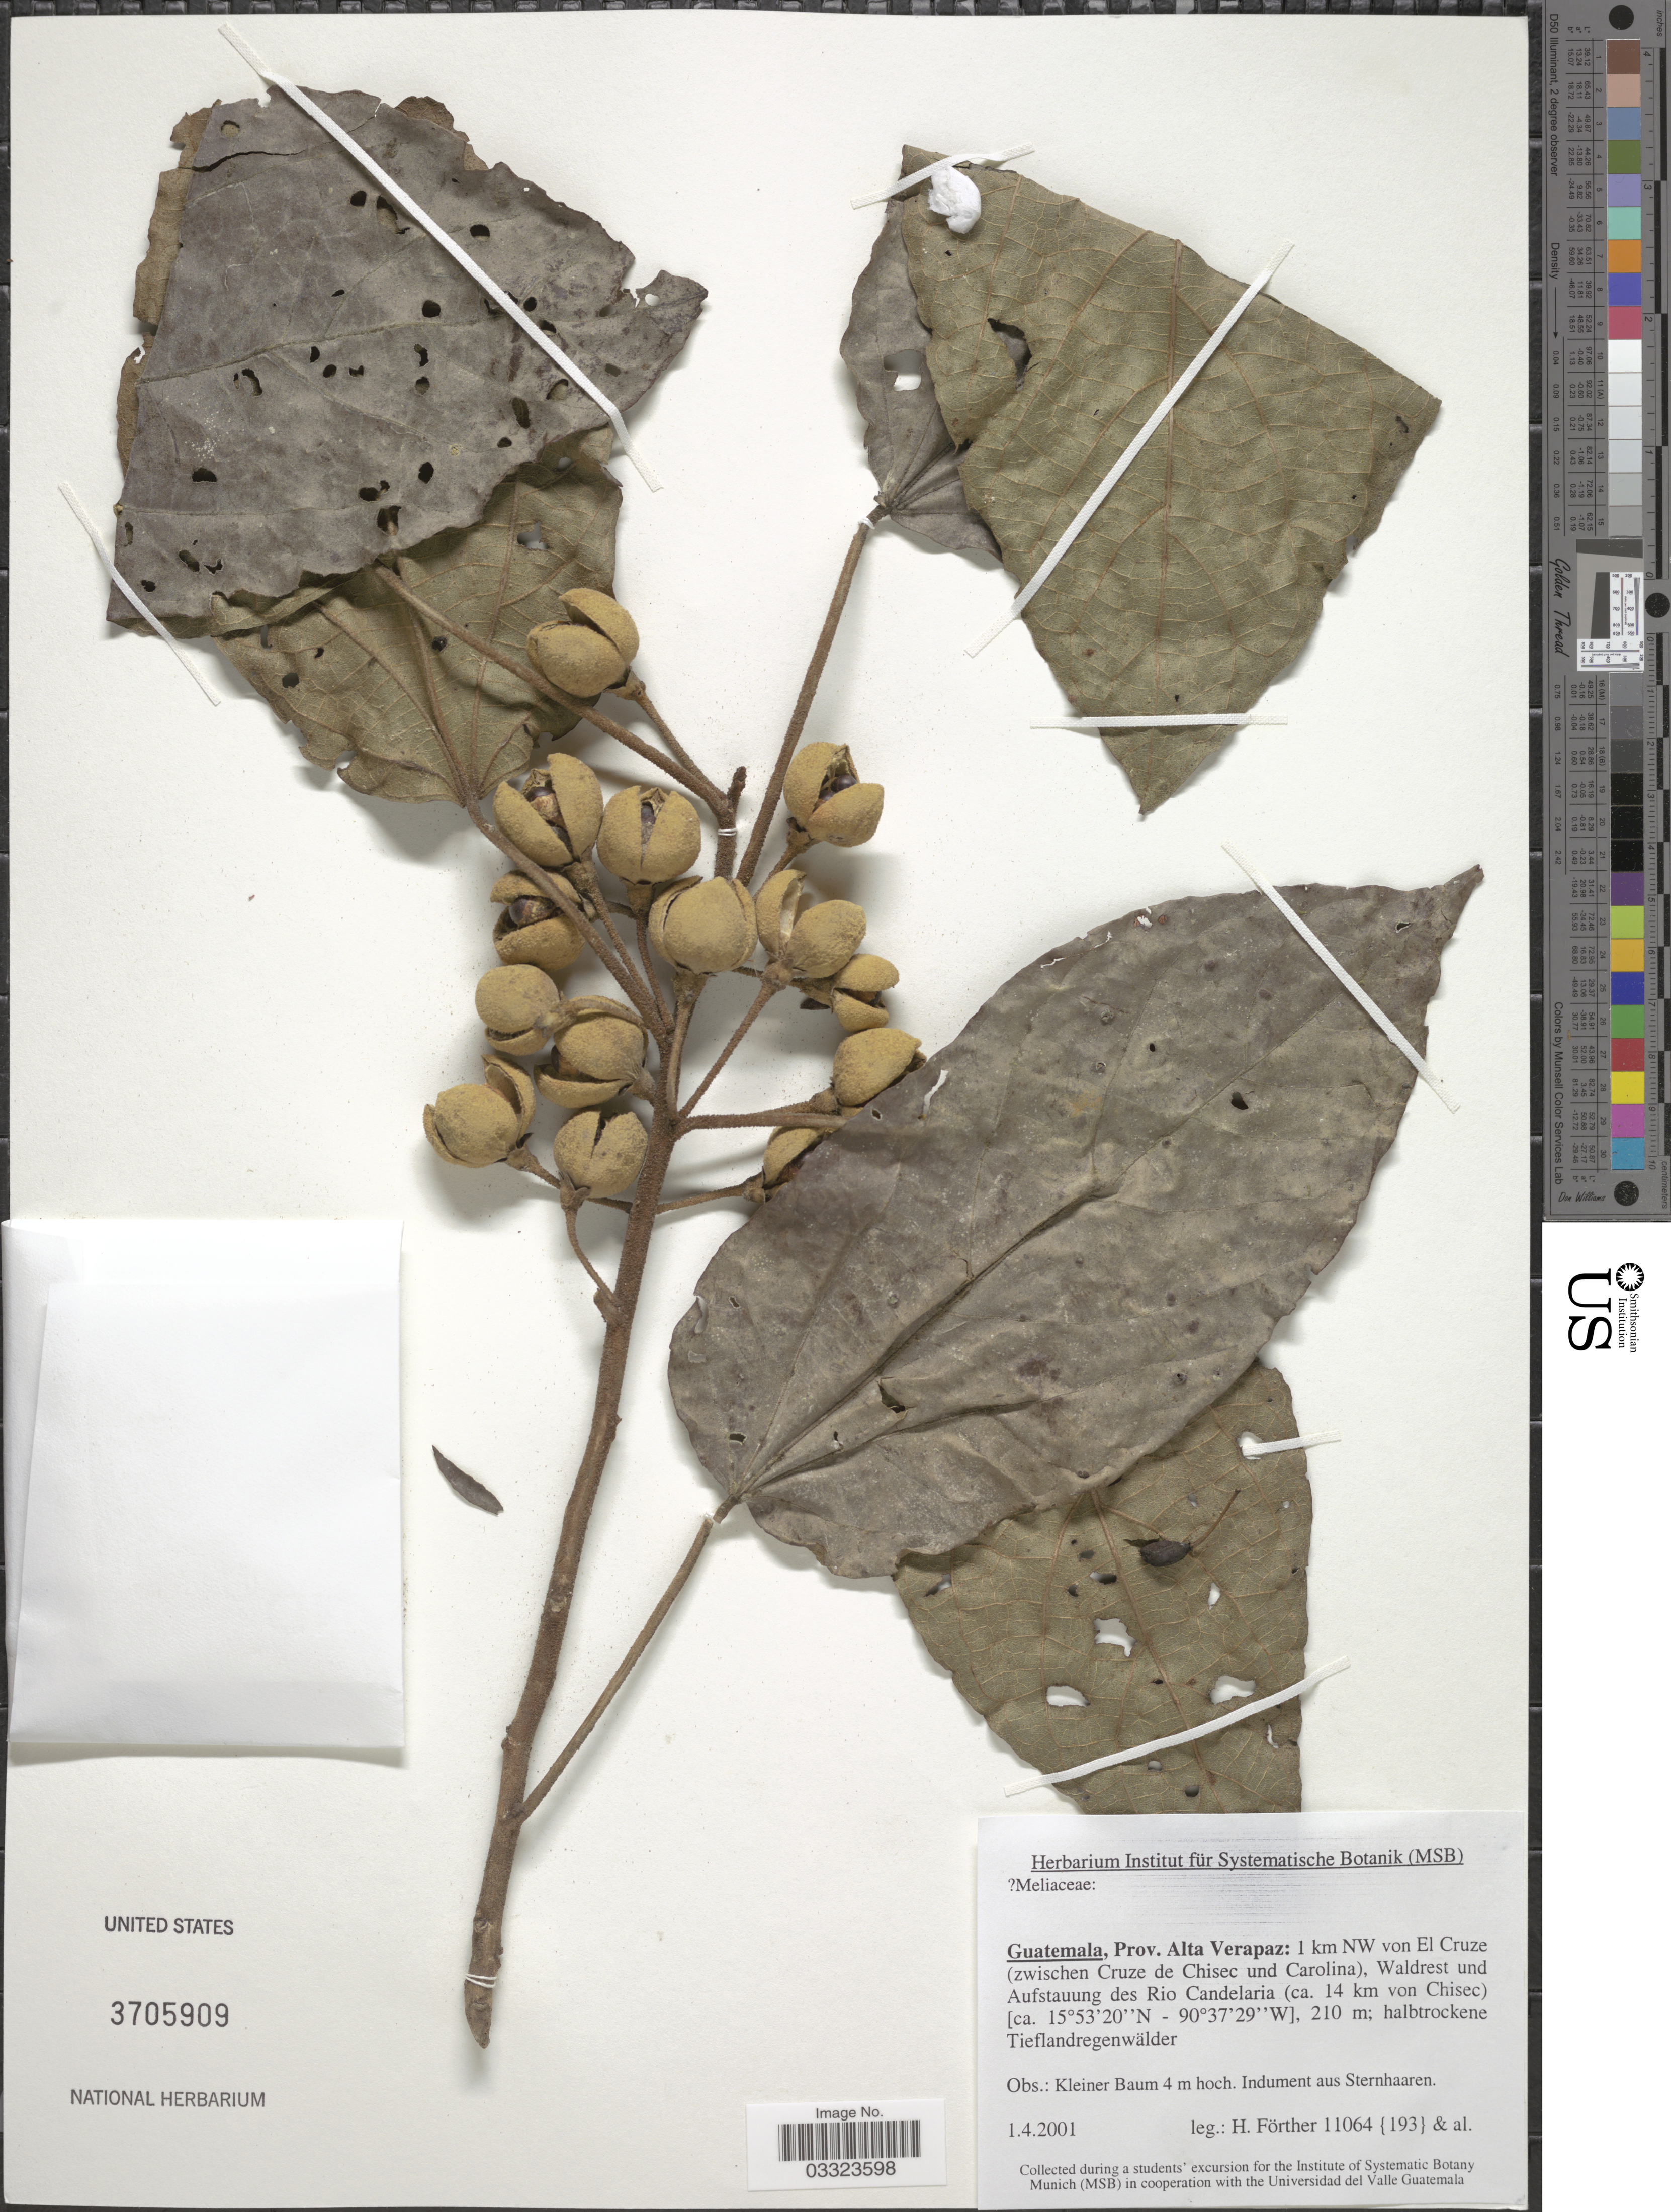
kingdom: Plantae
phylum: Tracheophyta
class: Magnoliopsida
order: Sapindales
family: Meliaceae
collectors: H. Förther & et al.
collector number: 11064 {193}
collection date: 2001-04-01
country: Guatemala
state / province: Alta Verapaz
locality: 1 km NW von El Cruze (zwischen Cruze de Chisec und Carolina), Waldrest und Aufstauung des Rio Candelaria (ca. 14 km von Chisec).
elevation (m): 210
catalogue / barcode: US 3705909